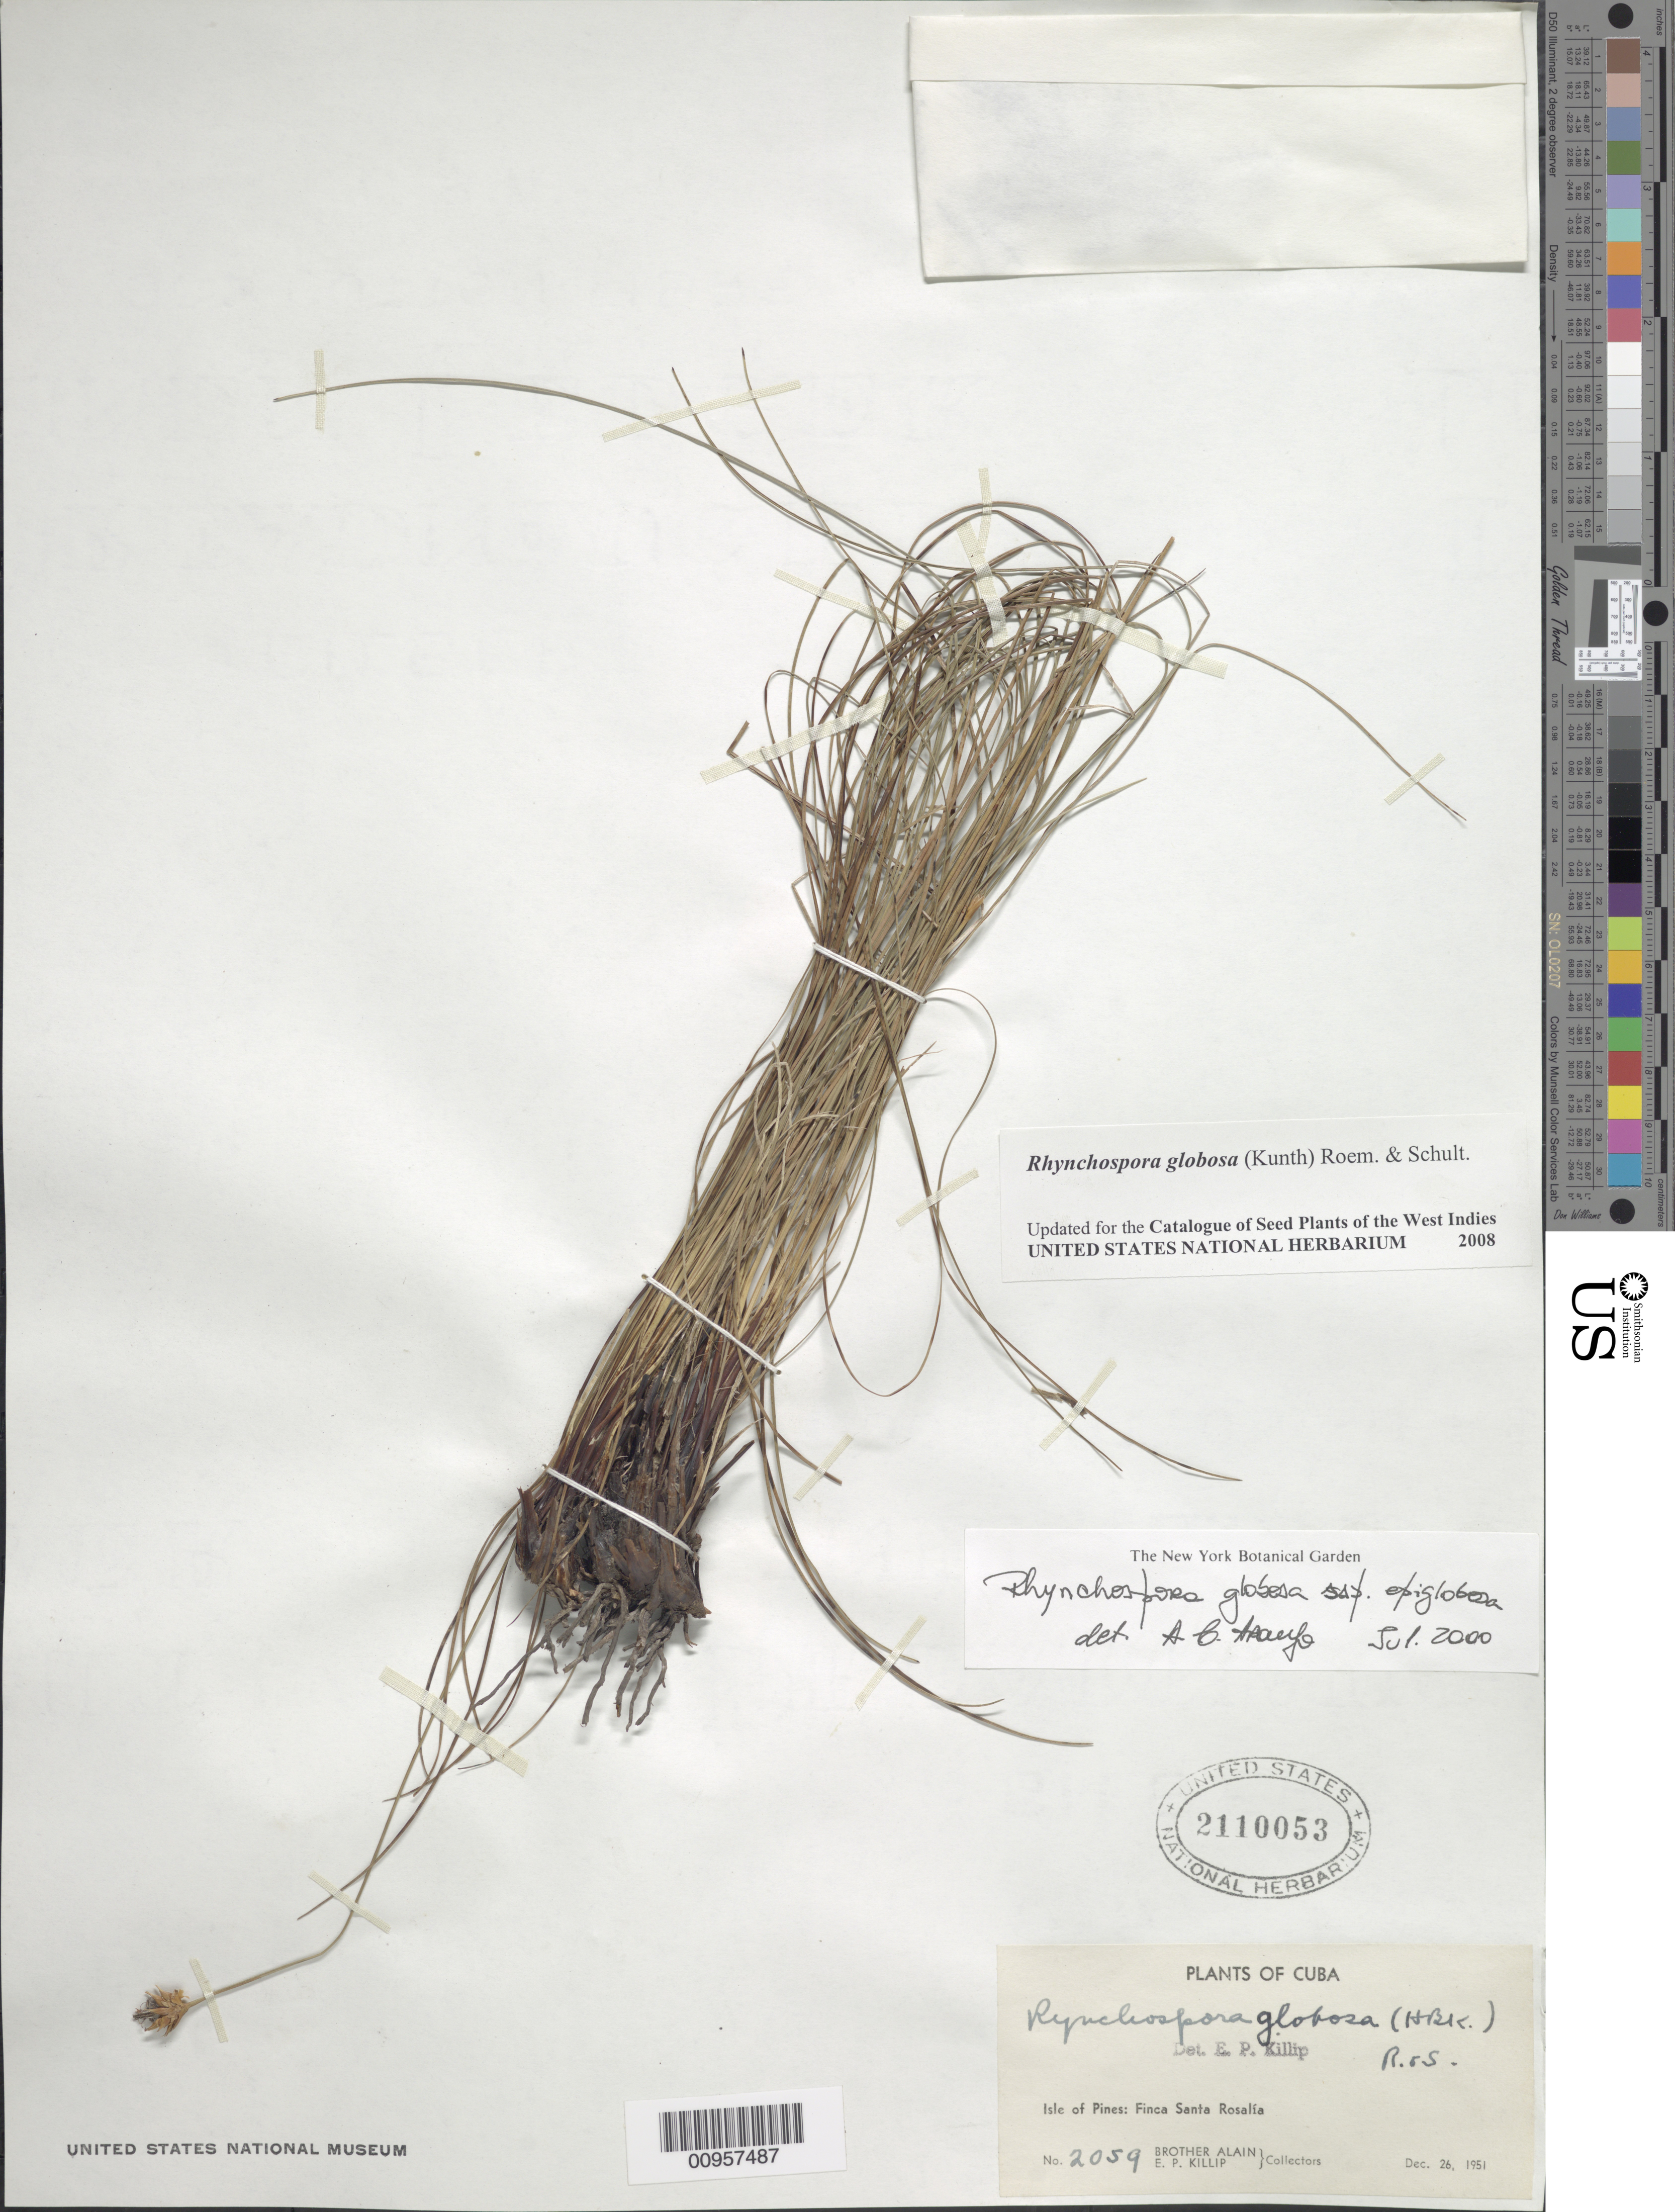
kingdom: Plantae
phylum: Tracheophyta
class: Liliopsida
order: Poales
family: Cyperaceae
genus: Rhynchospora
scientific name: Rhynchospora globosa var. globosa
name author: (Kunth) Roem. & Schult.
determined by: Strong, M. T., (US), Smithsonian Institution - National Museum of Natural History (UNITED STATES)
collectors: A. H. Liogier & E. P. Killip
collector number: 2059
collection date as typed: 26 Dec 1951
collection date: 1951-12-26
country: Cuba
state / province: Isla de la Juventud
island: Isla de la Juventud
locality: Isle of Pines, Finca Santa Rosalíe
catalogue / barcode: US 2110053